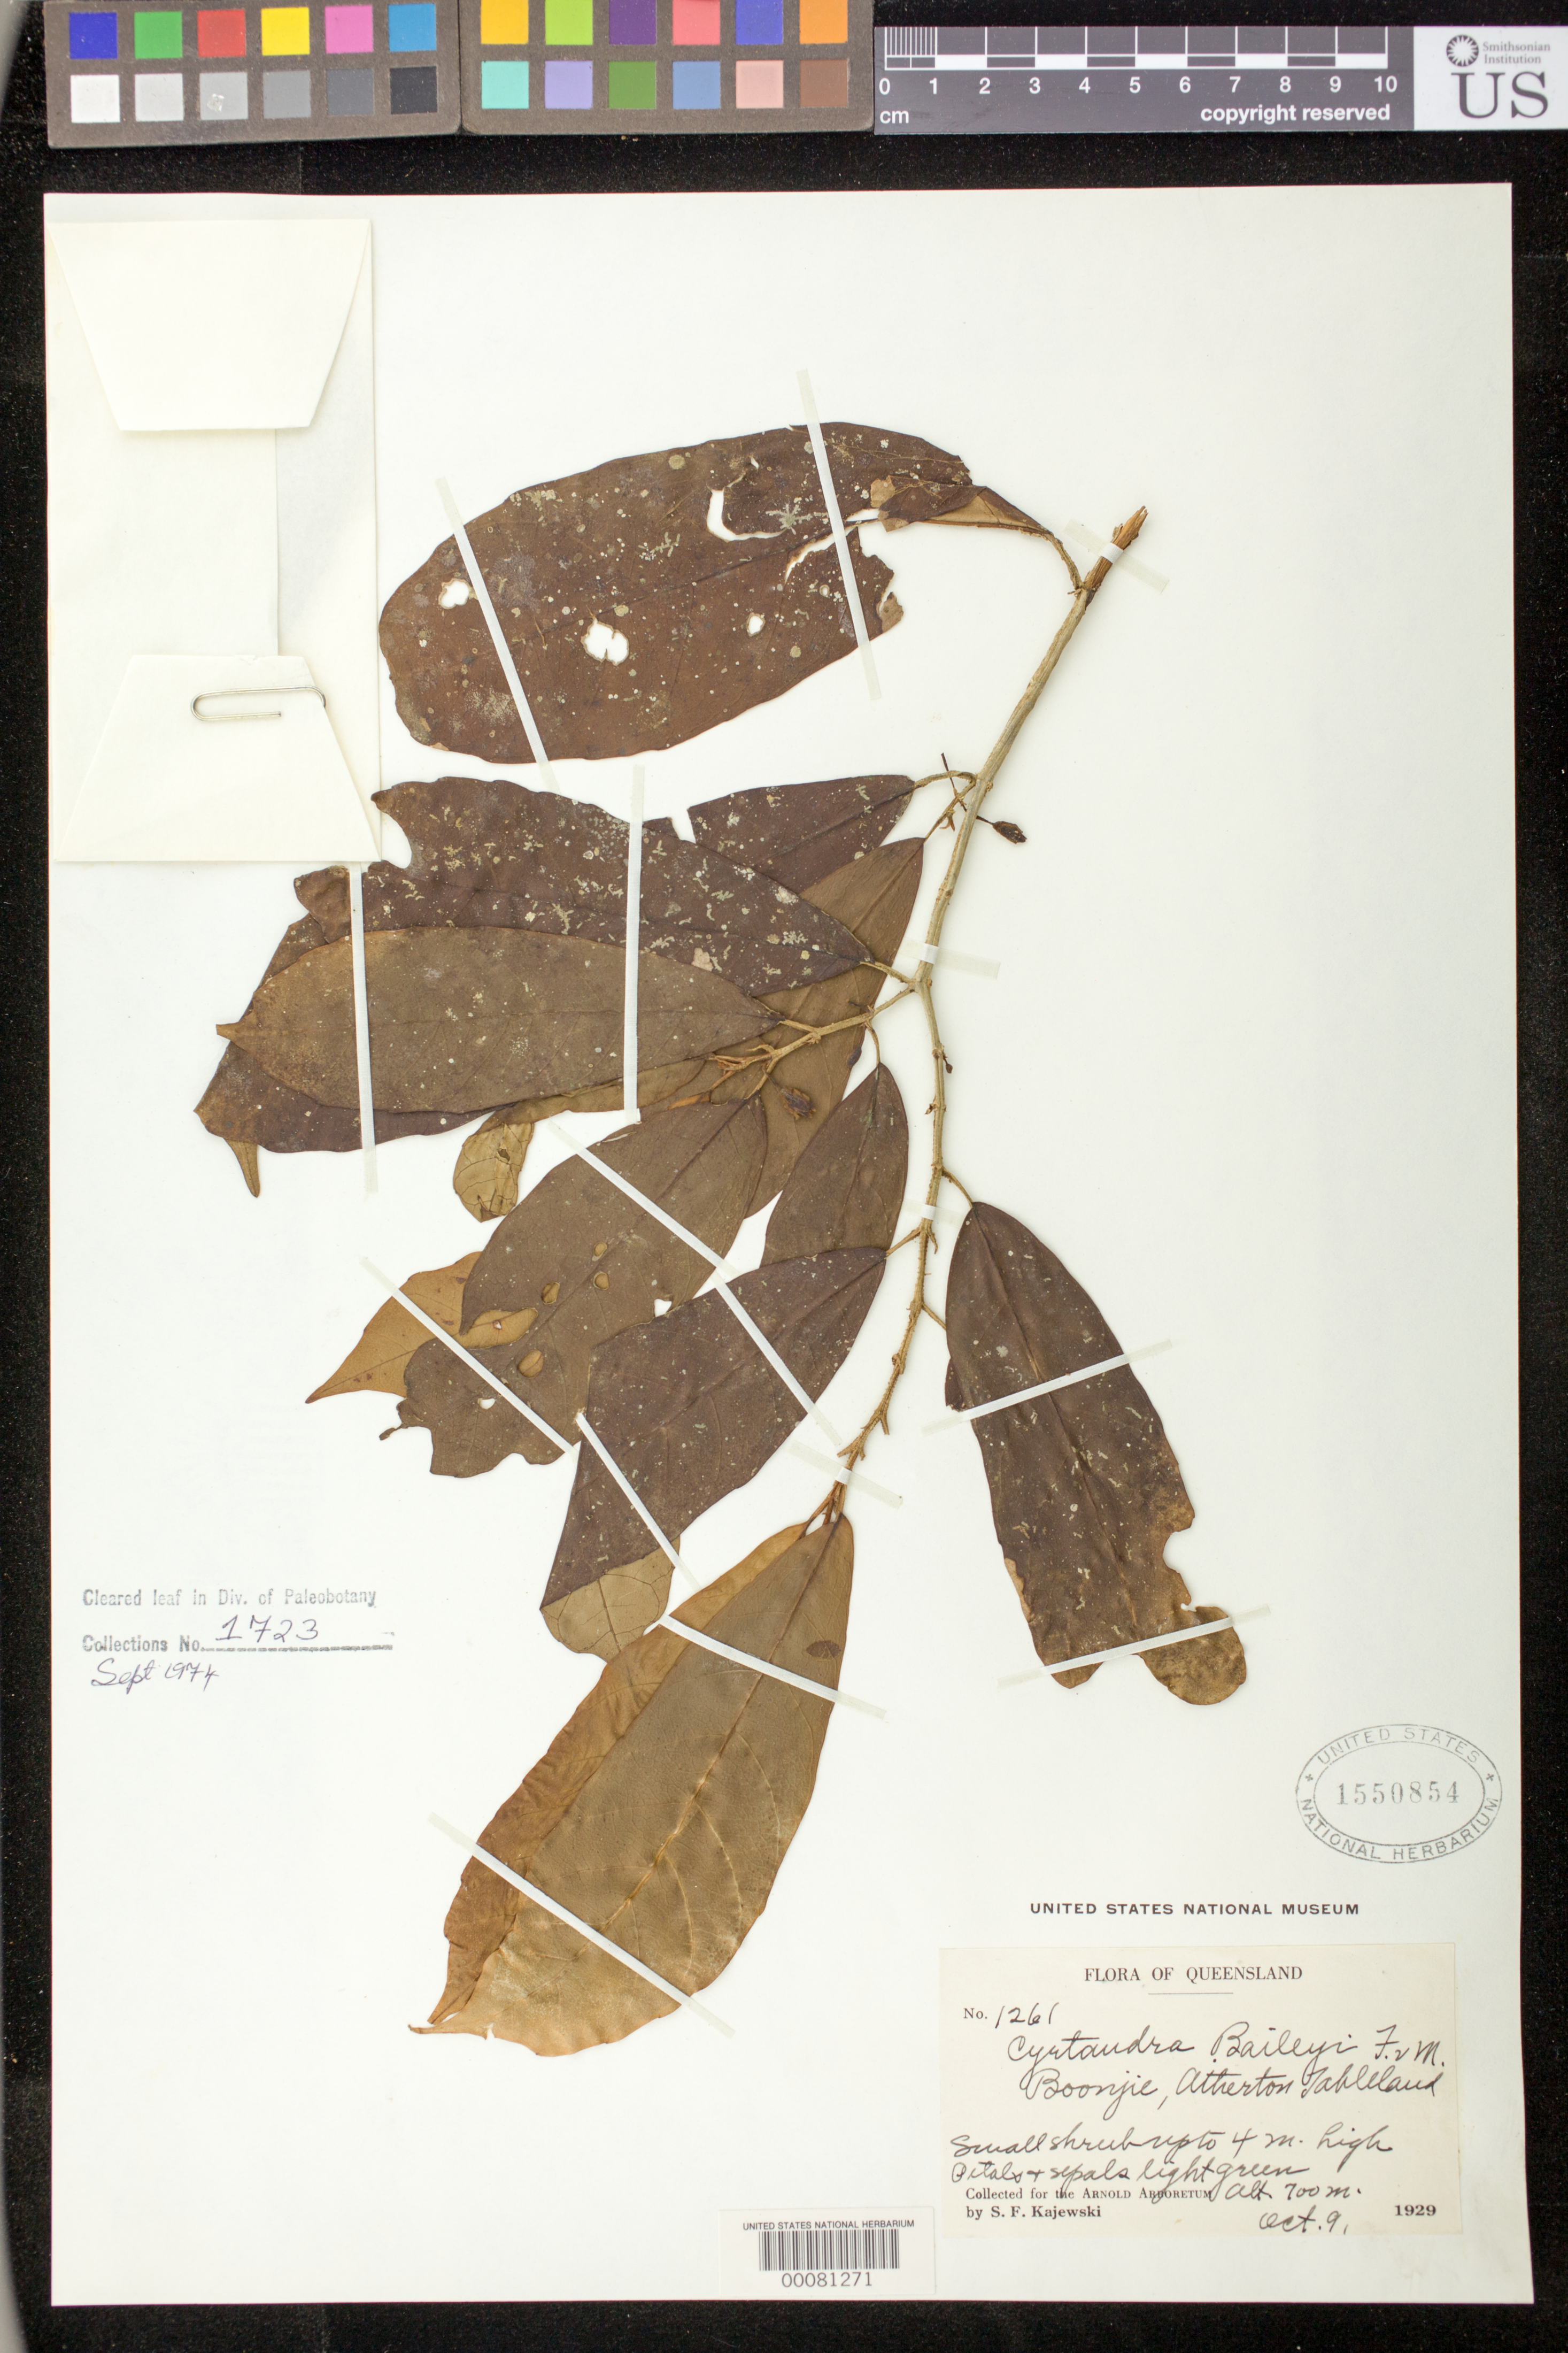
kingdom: Plantae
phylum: Tracheophyta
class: Magnoliopsida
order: Lamiales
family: Gesneriaceae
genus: Cyrtandra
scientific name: Cyrtandra baileyi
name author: F. Muell.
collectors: S. Kajewski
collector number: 1261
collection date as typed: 09 Oct 1929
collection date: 1929-10-09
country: Australia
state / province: Queensland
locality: Boonjie, atherton tableland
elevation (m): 700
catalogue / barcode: US 1550854